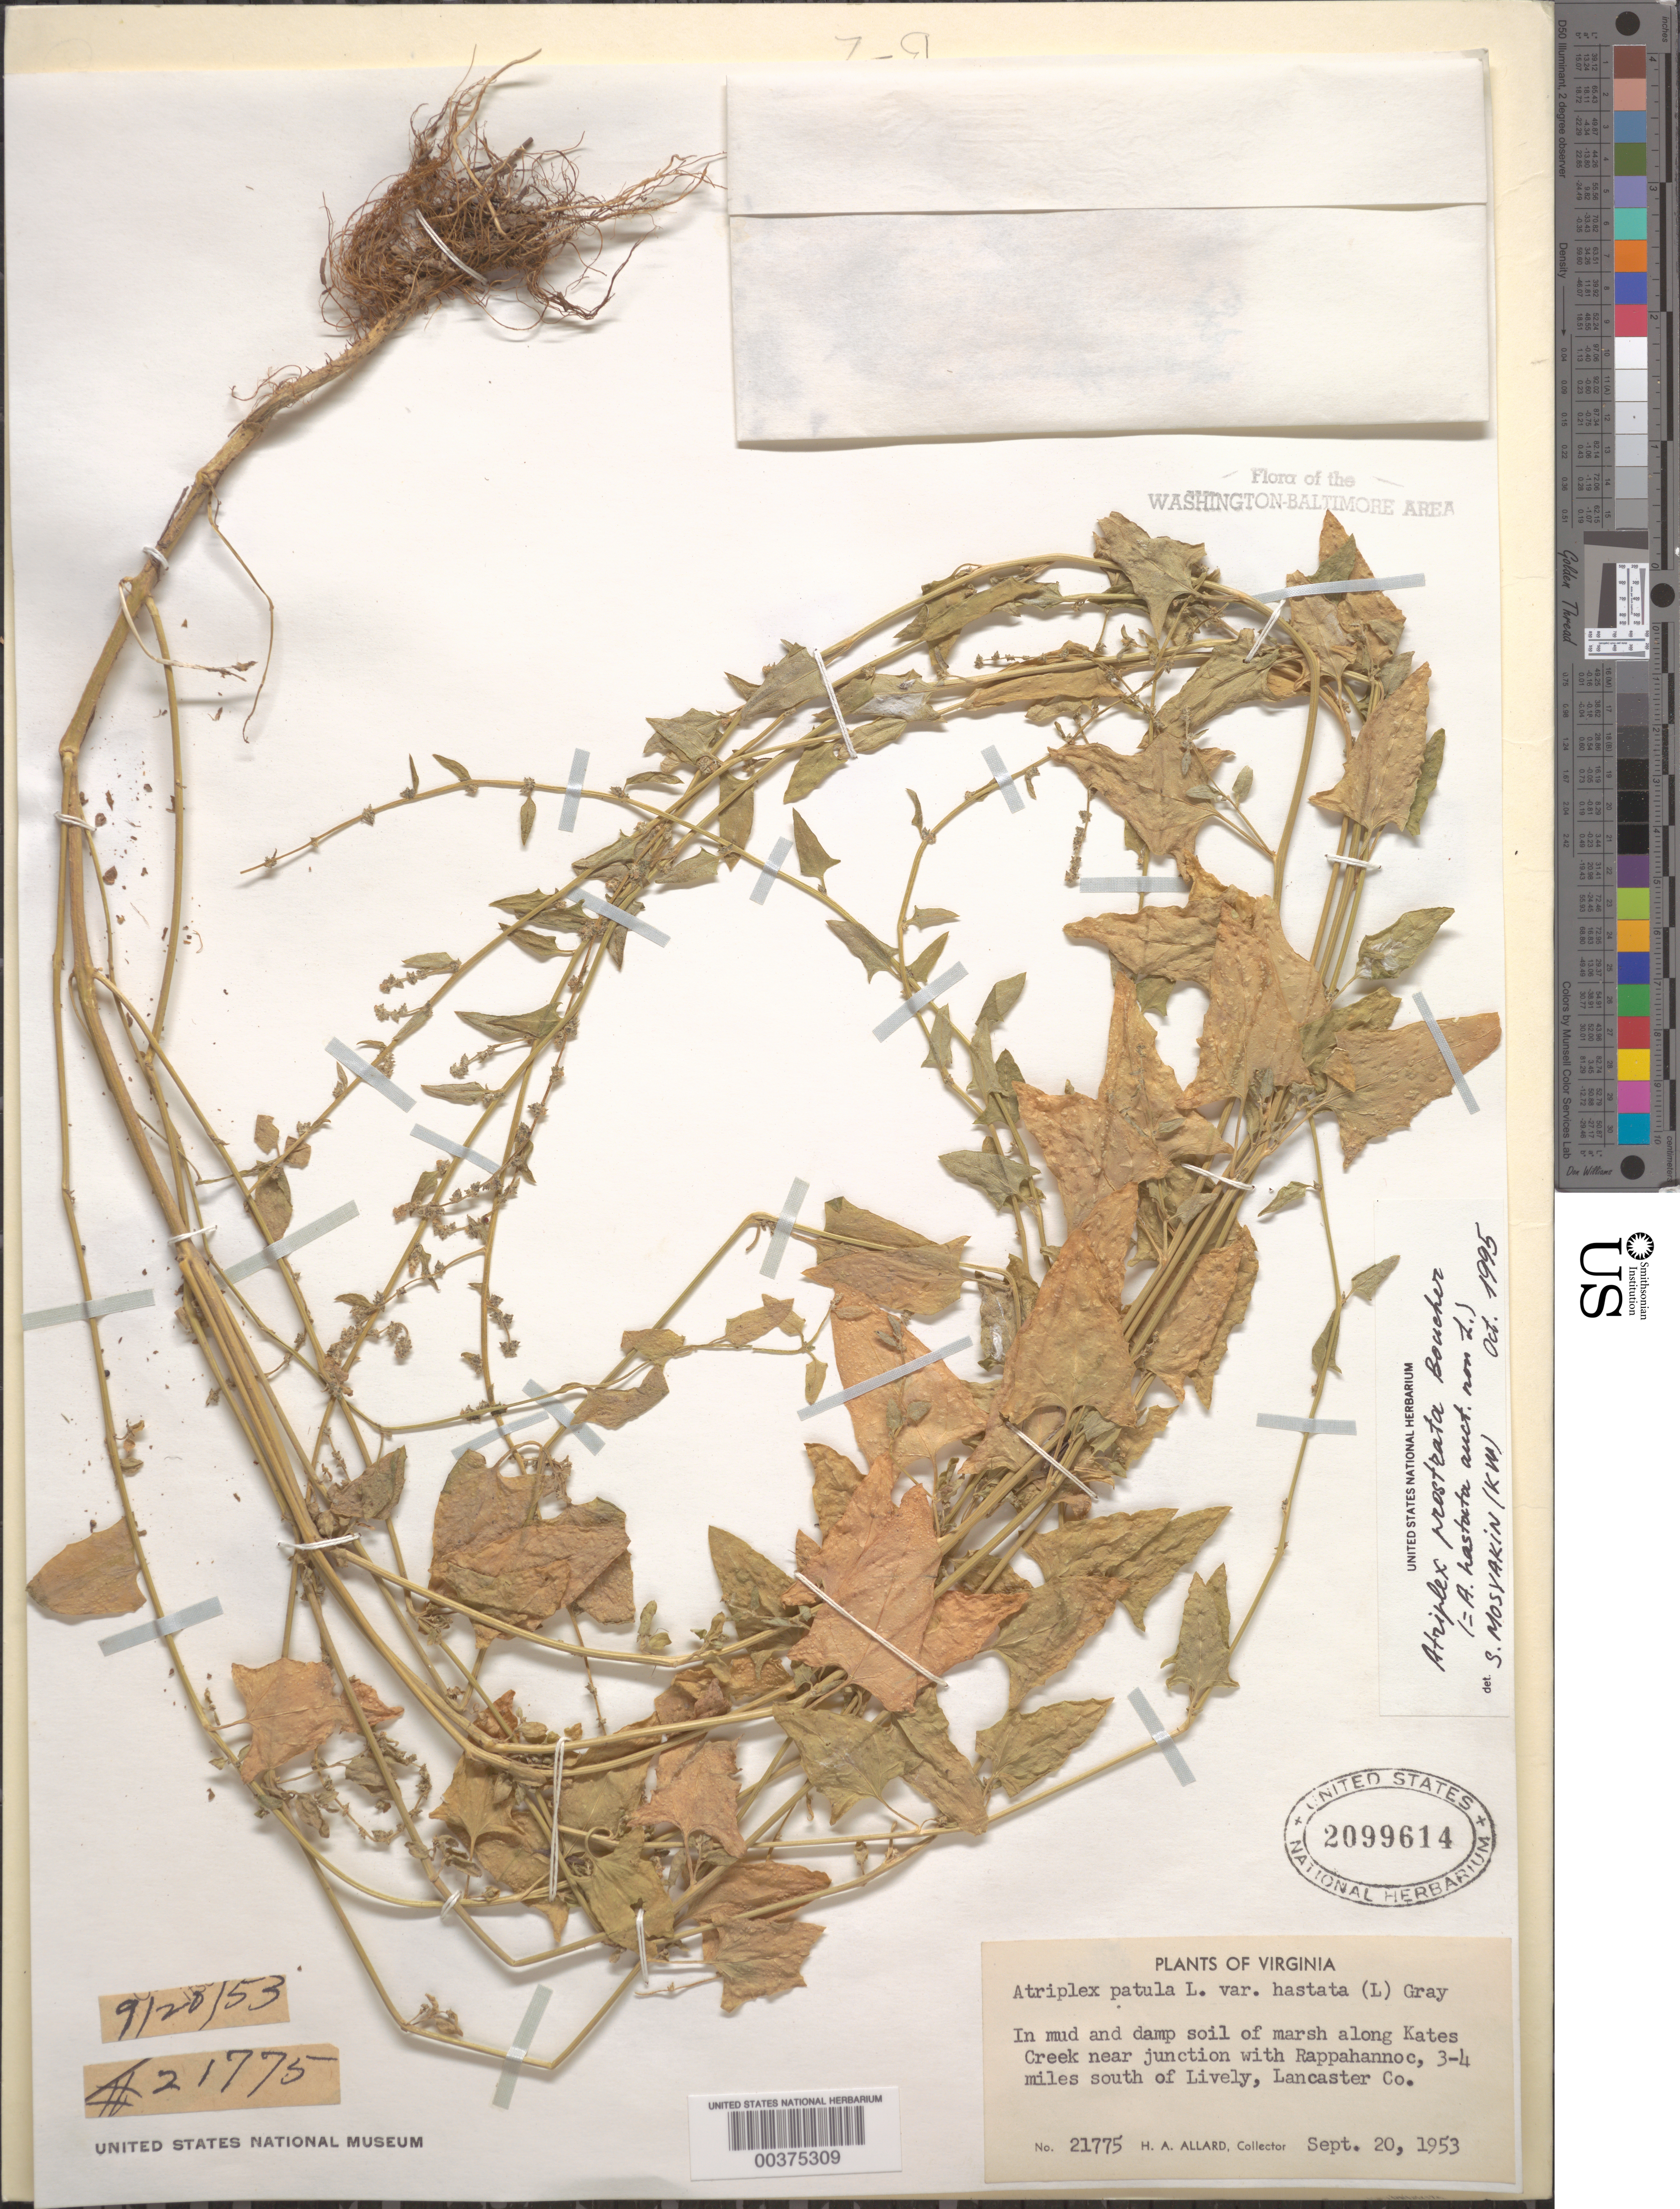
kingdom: Plantae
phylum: Tracheophyta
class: Magnoliopsida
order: Caryophyllales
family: Amaranthaceae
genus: Atriplex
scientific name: Atriplex patula var. hastata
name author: (L.) A. Gray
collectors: H. A. Allard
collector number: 21775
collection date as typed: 20 Sep 1953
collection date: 1953-09-20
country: United States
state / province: Virginia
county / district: Lancaster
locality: Kates Creek near junction with Rappahannock, south of Lively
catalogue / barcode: US 2099614